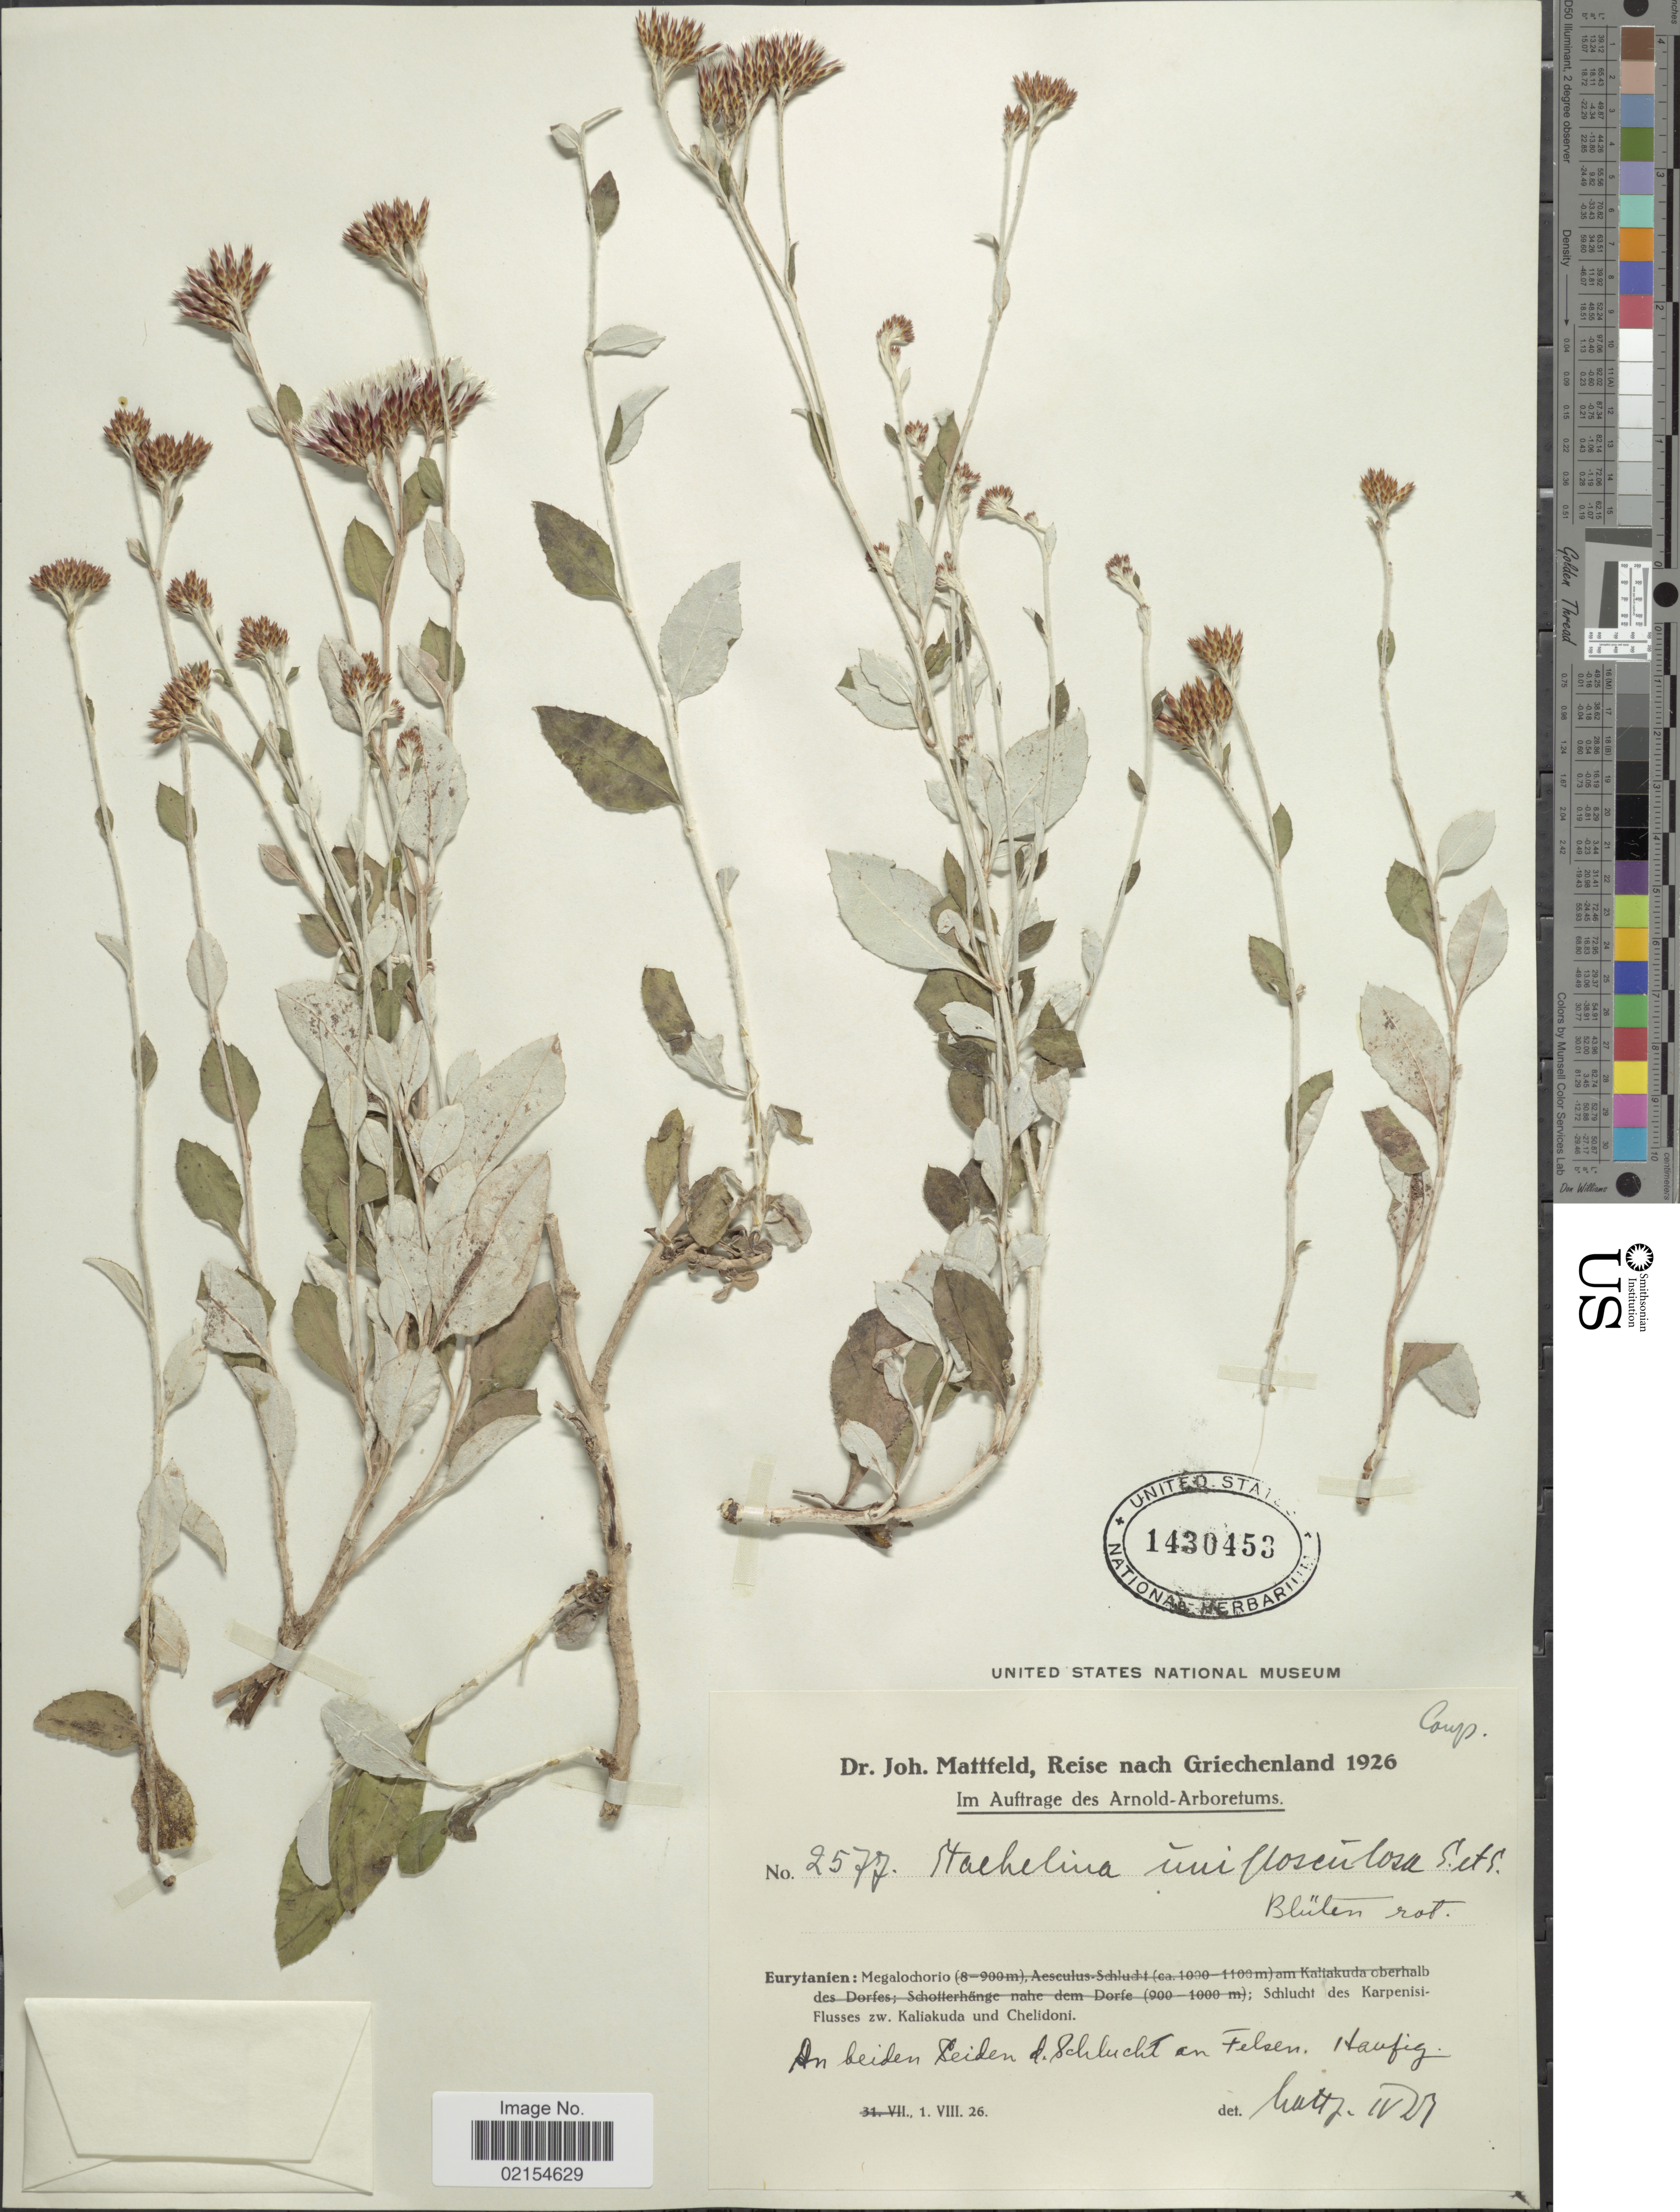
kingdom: Plantae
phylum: Tracheophyta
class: Magnoliopsida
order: Asterales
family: Asteraceae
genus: Staehelina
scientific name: Staehelina uniflosculosa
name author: Sibth. & Sm.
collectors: J. Mattfeld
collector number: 2577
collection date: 1926-08-01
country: Greece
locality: Eurytanien: Megalochorio, Schlucht des Karpenisi Flusses zw. Kaliakud und Chelidoni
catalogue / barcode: US 1430453